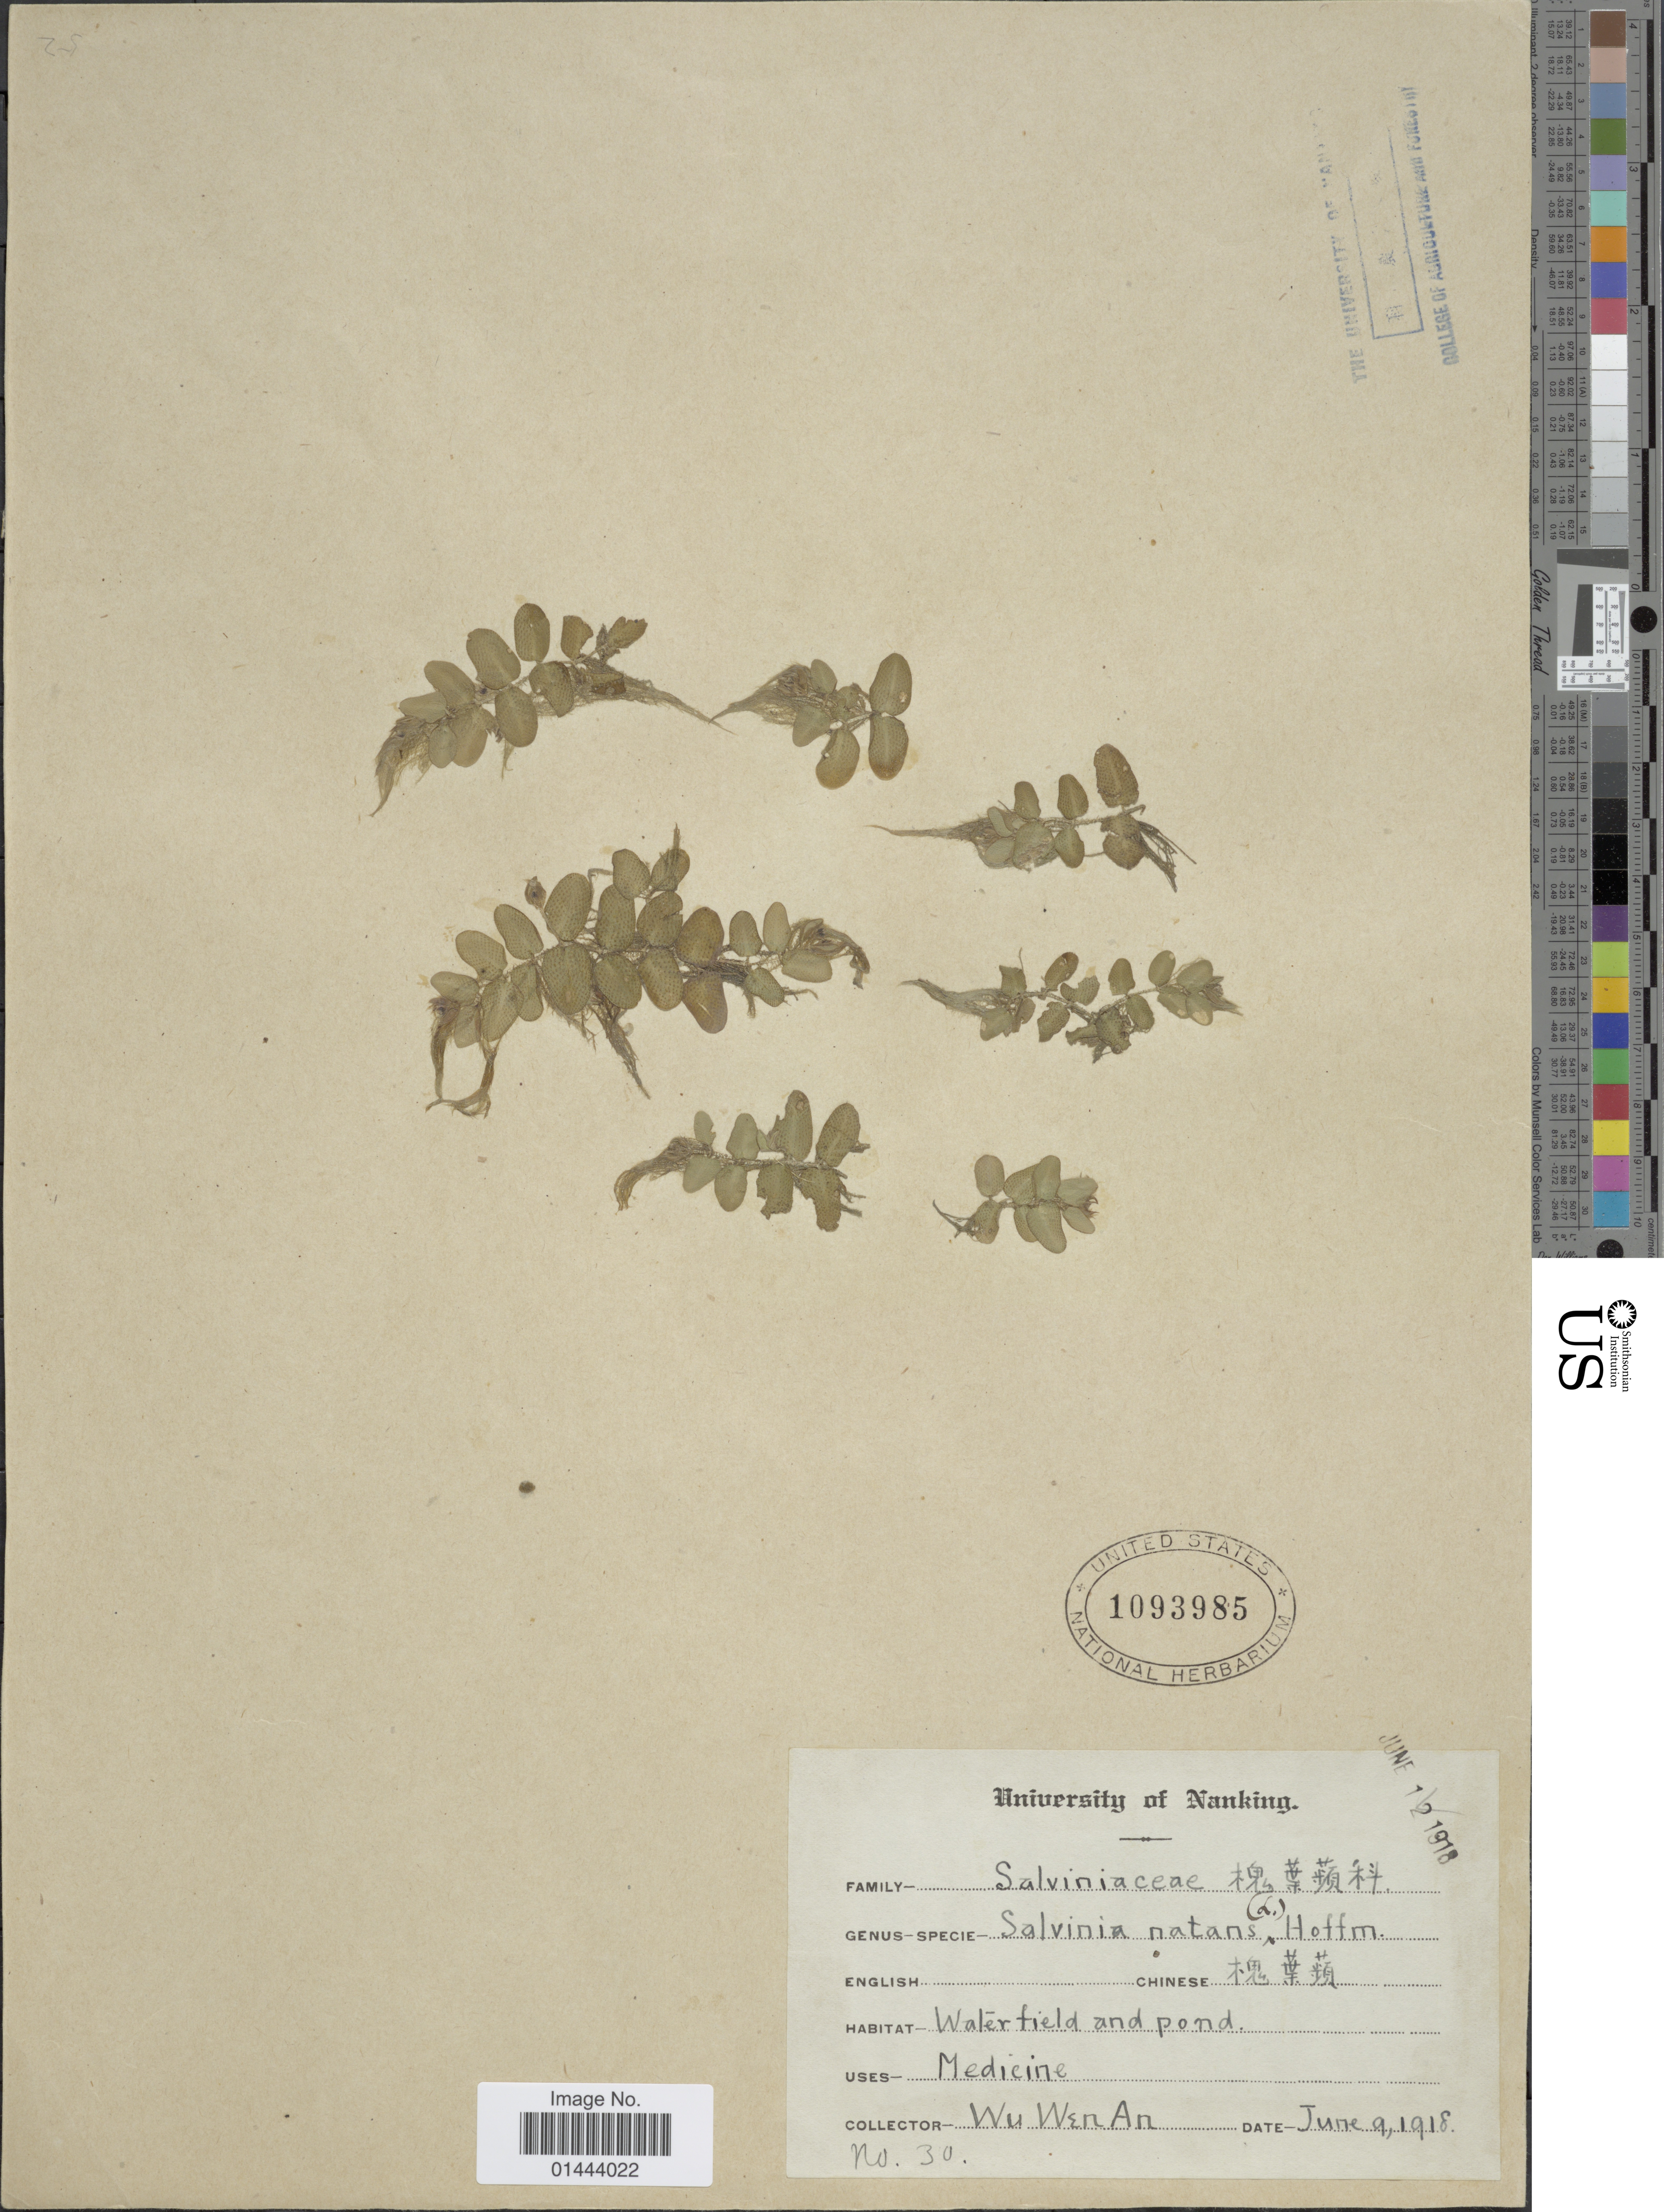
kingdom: Plantae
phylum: Tracheophyta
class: Polypodiopsida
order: Salviniales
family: Salviniaceae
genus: Salvinia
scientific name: Salvinia natans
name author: (L.) All.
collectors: W. A. Wu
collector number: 30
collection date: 1918-06-09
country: China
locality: Waterfield and pond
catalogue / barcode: US 1093985